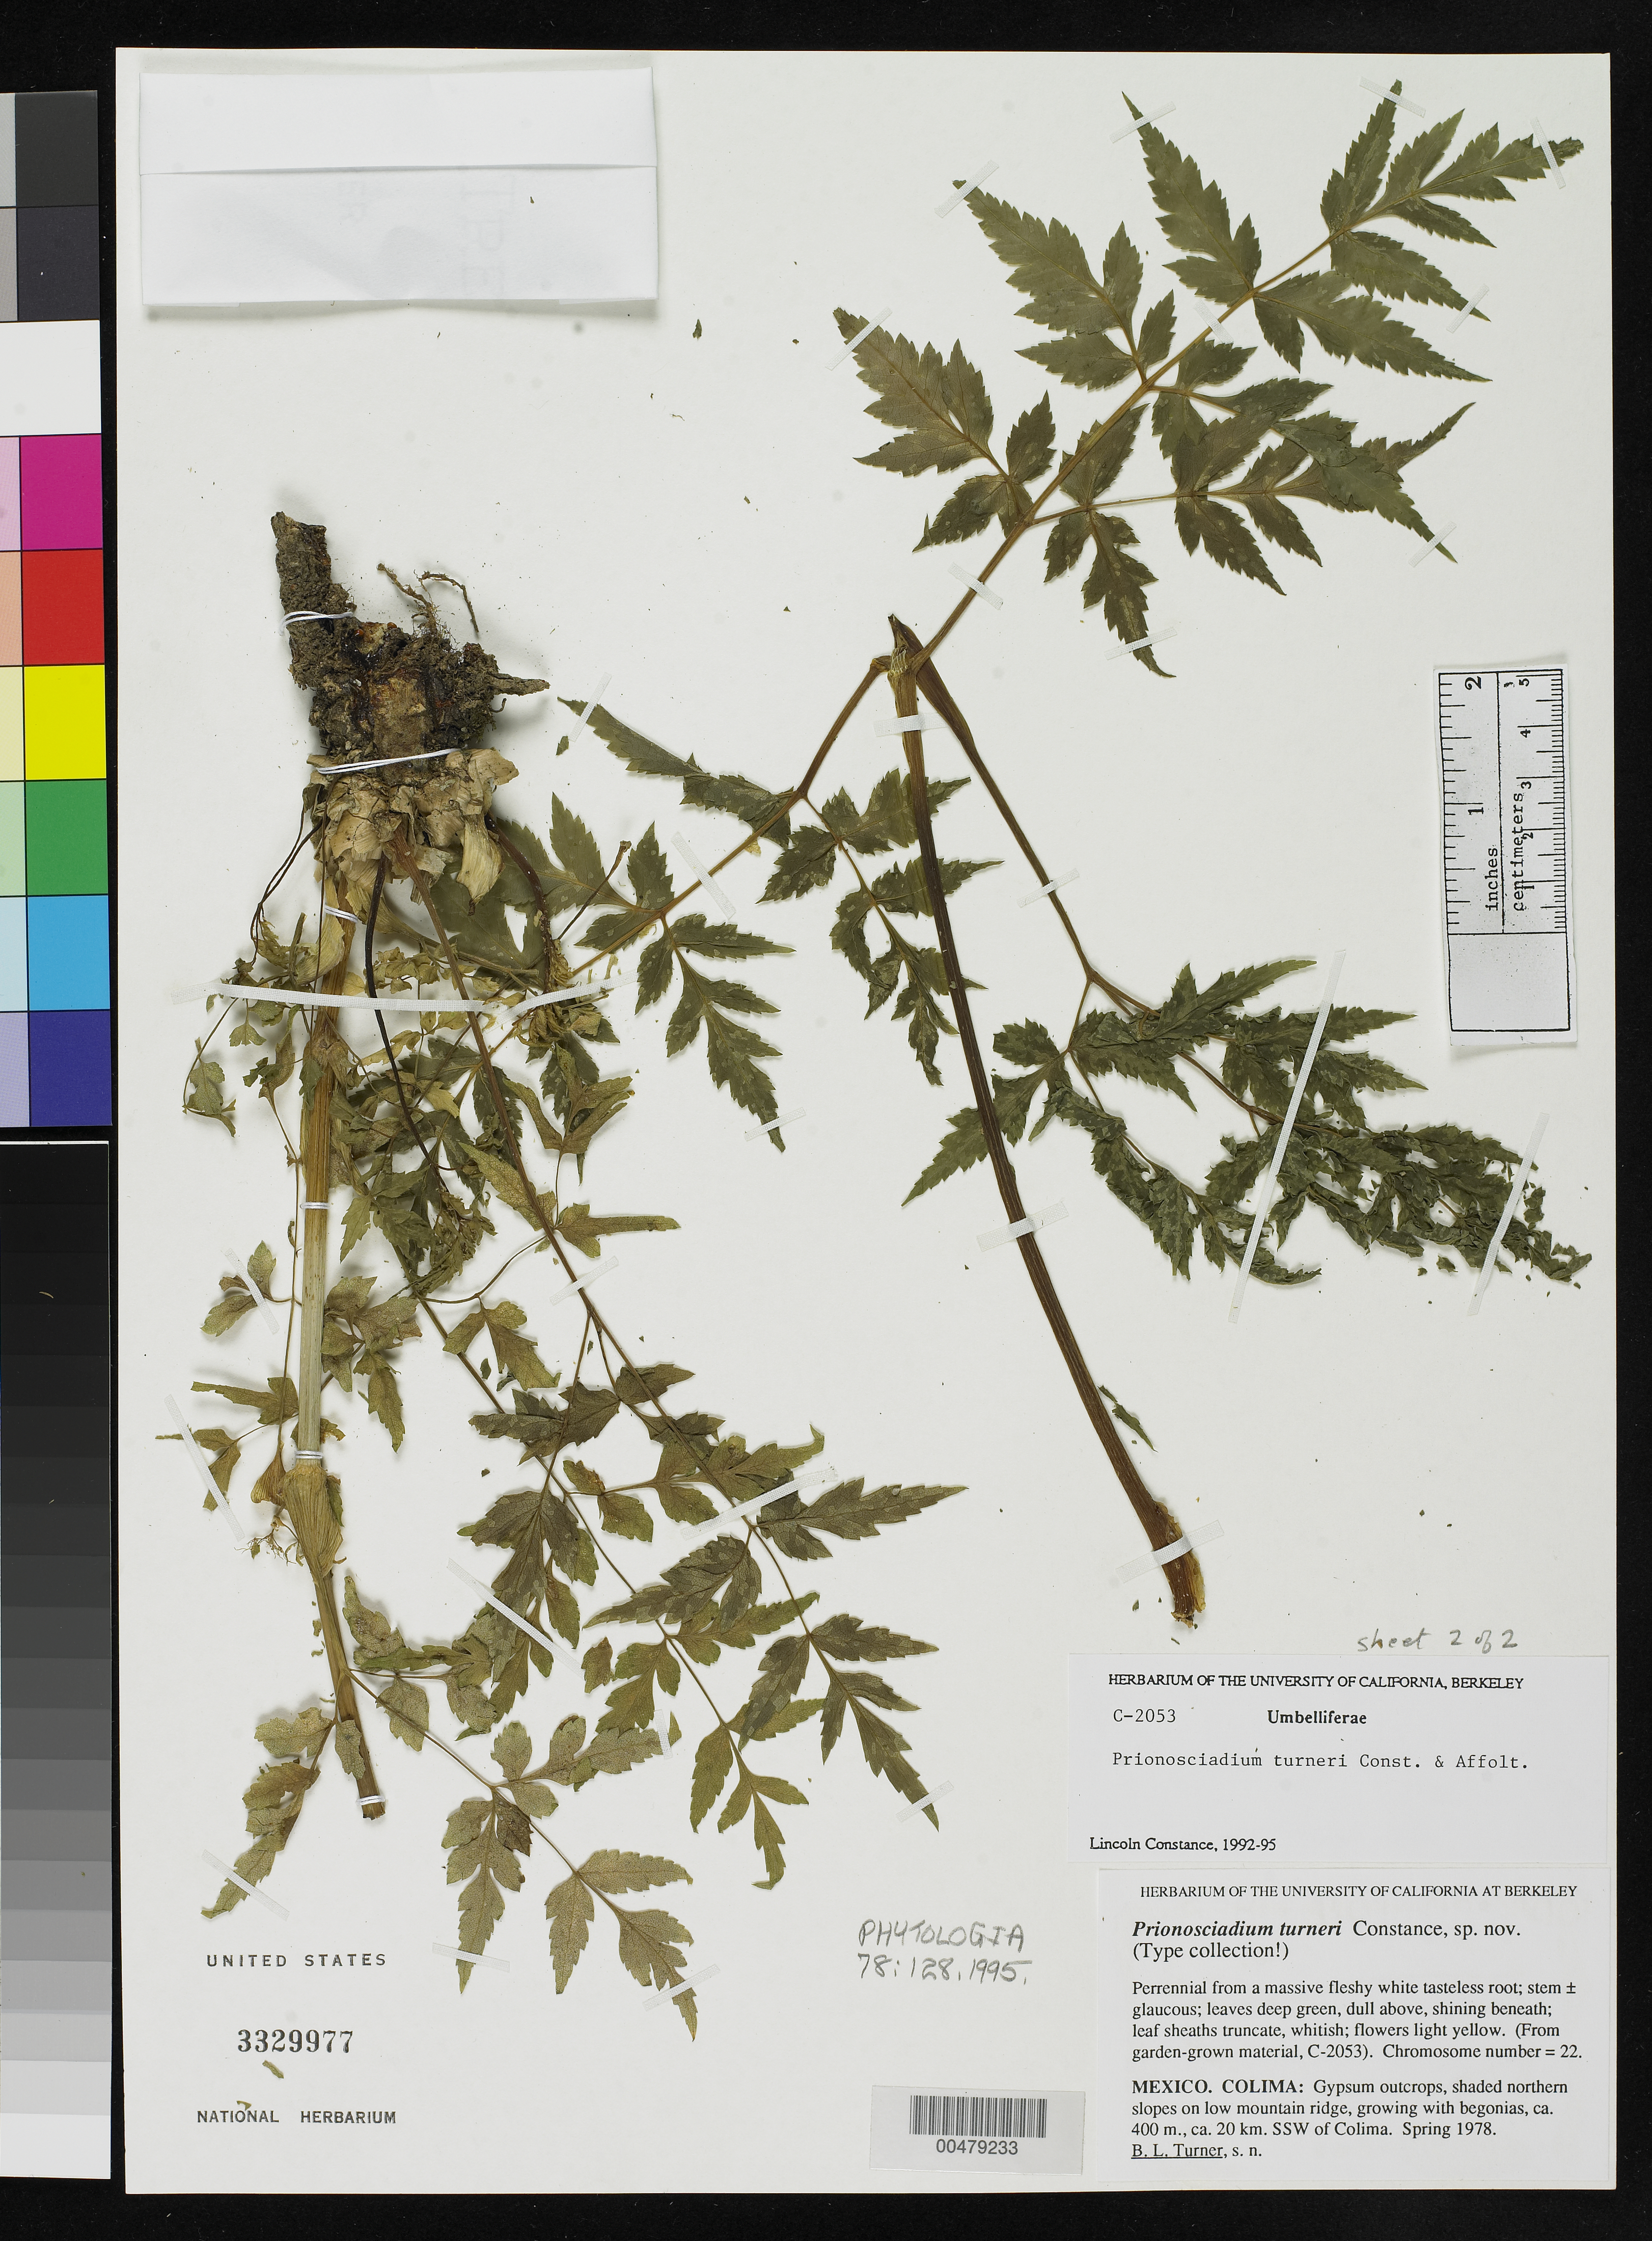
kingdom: Plantae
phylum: Tracheophyta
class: Magnoliopsida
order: Apiales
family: Apiaceae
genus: Prionosciadium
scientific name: Prionosciadium turneri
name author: Constance & Affolter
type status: Isotype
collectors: B. L. Turner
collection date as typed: Spring 1978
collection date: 1978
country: Mexico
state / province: Colima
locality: Ca. 20 km SSW of Colima, N slopes of low mountain ridge.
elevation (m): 400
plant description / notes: Specimen apparently made from cultivated plants. Label, "From garden-grown material, C-2053".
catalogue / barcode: US 3329977